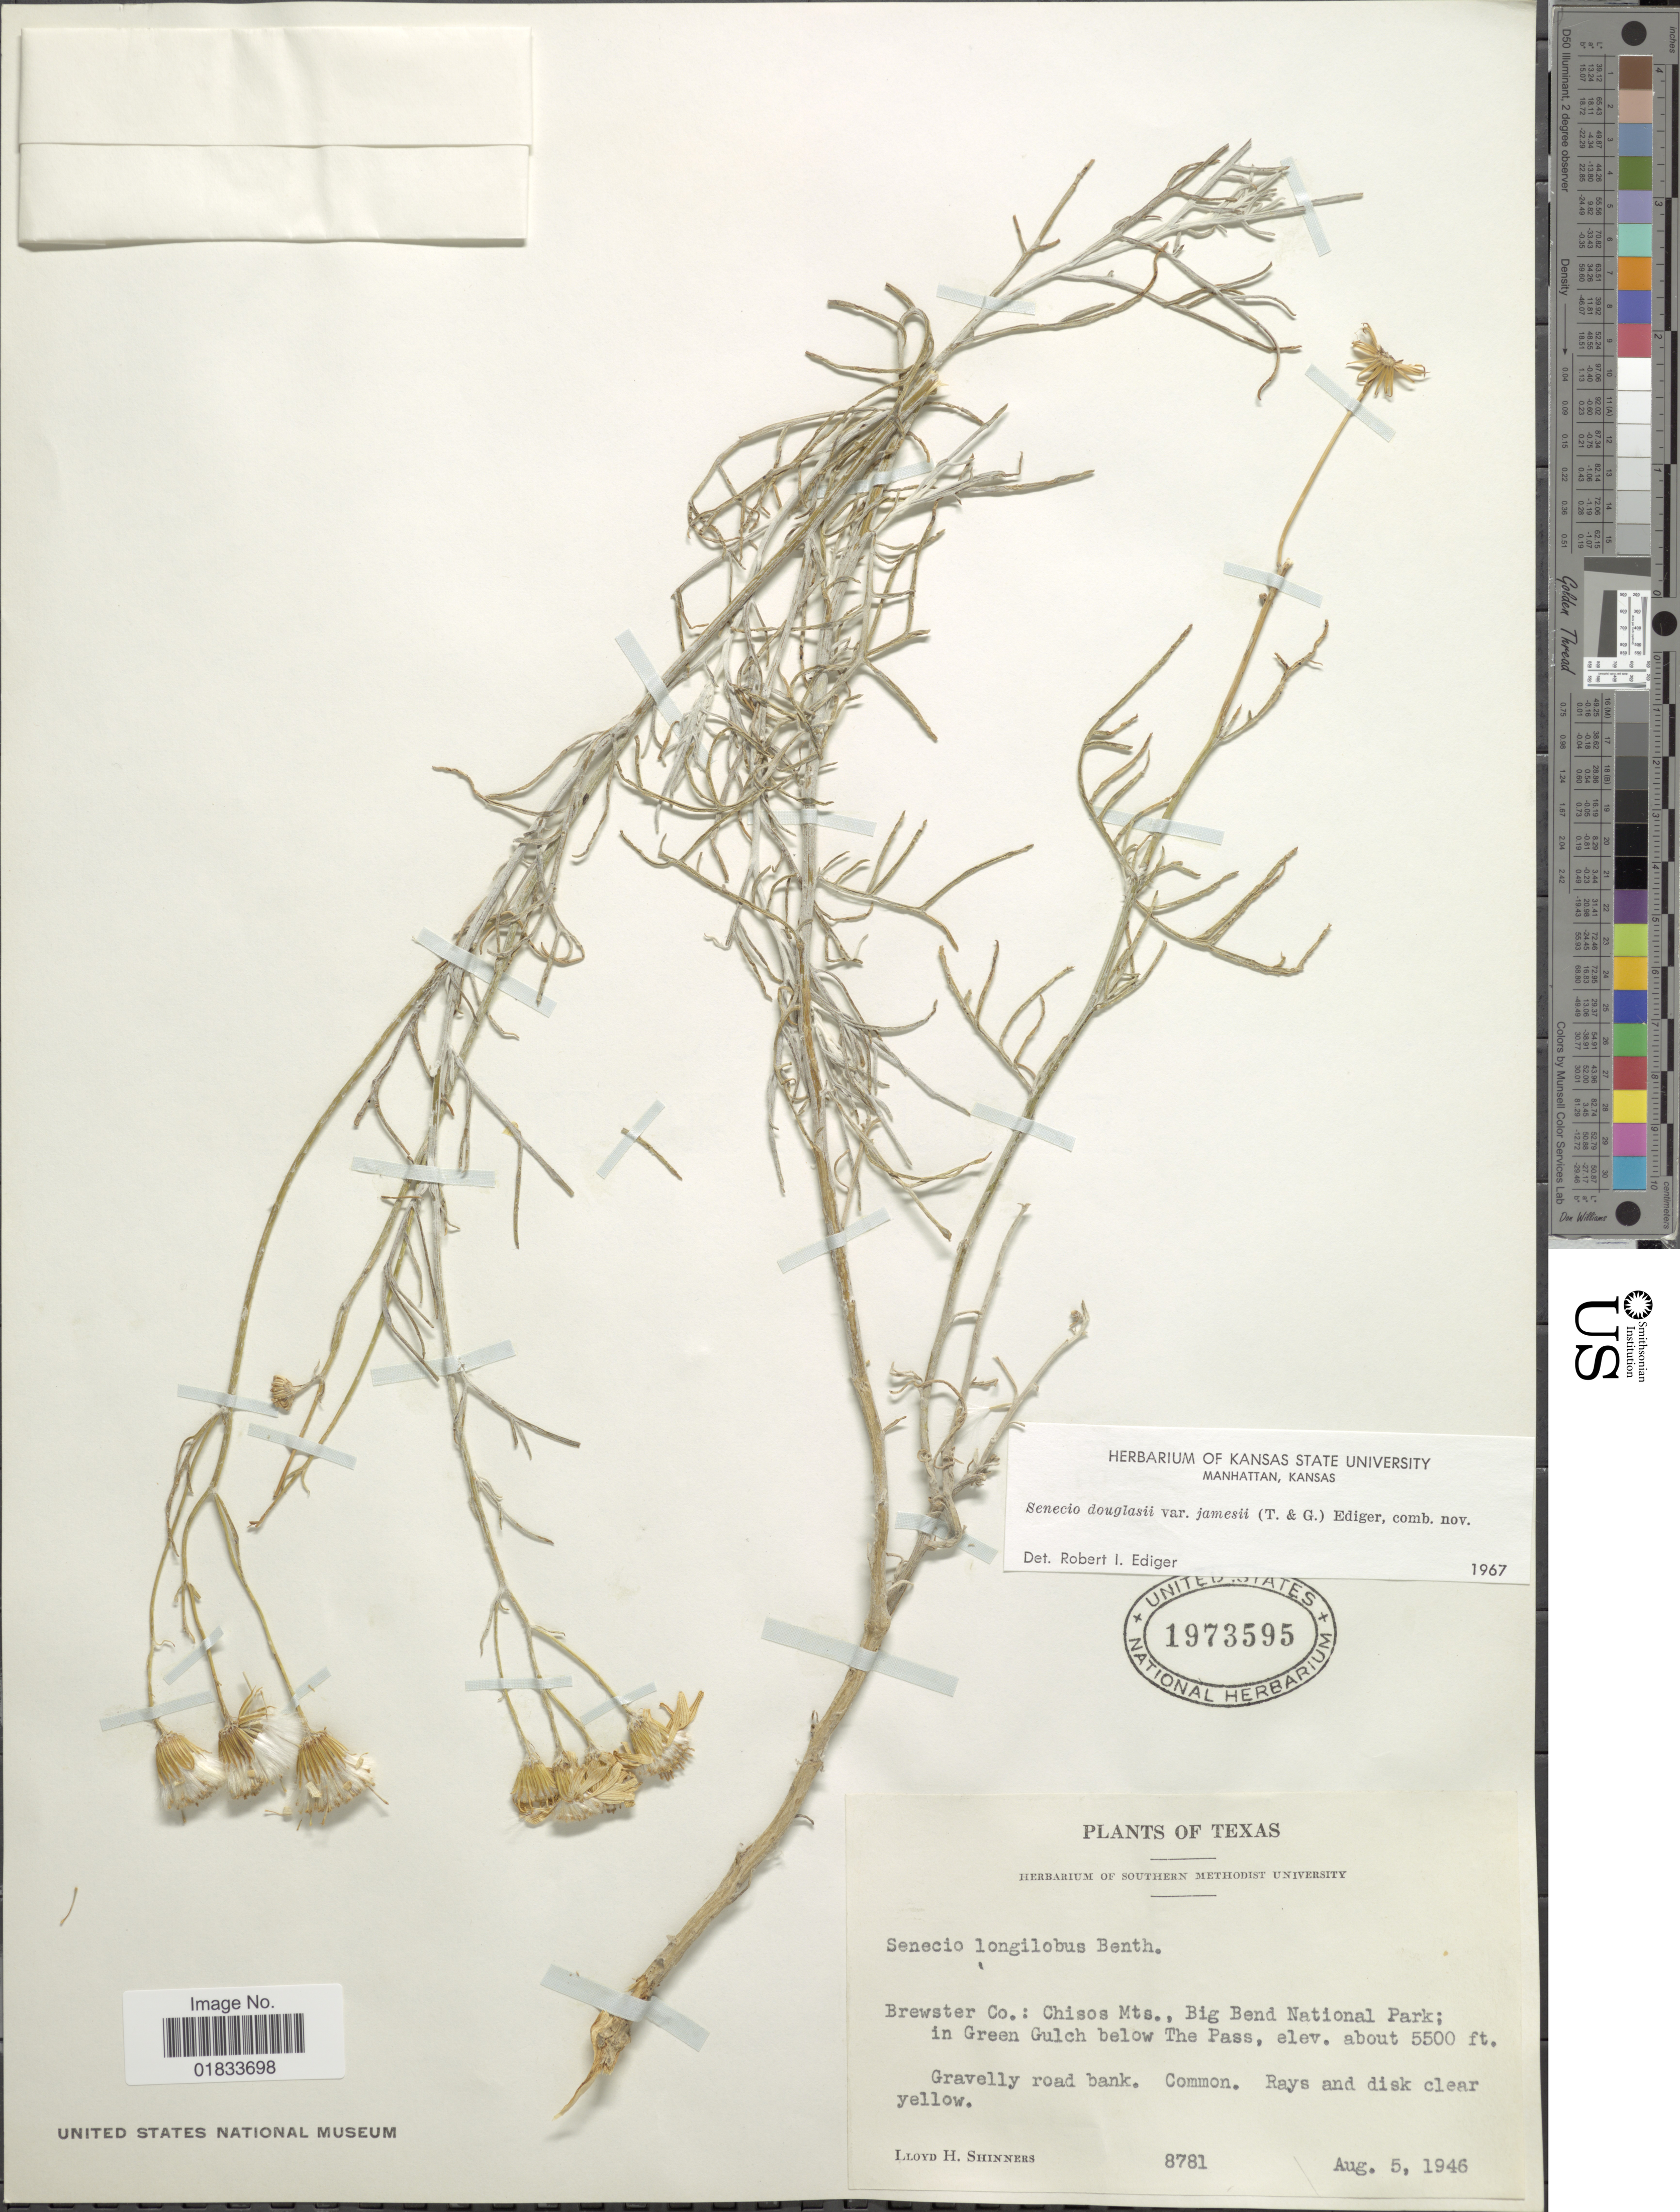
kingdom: Plantae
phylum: Tracheophyta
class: Magnoliopsida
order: Asterales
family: Asteraceae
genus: Senecio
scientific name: Senecio flaccidus var. flaccidus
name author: Less.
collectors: L. H. Shinners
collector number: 8781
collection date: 1946-08-05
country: United States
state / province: Texas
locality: Brewster Co.: Chisos Mts., Big Bend National Park; in Green Gulch below The Pass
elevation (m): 1676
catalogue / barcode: US 1973595